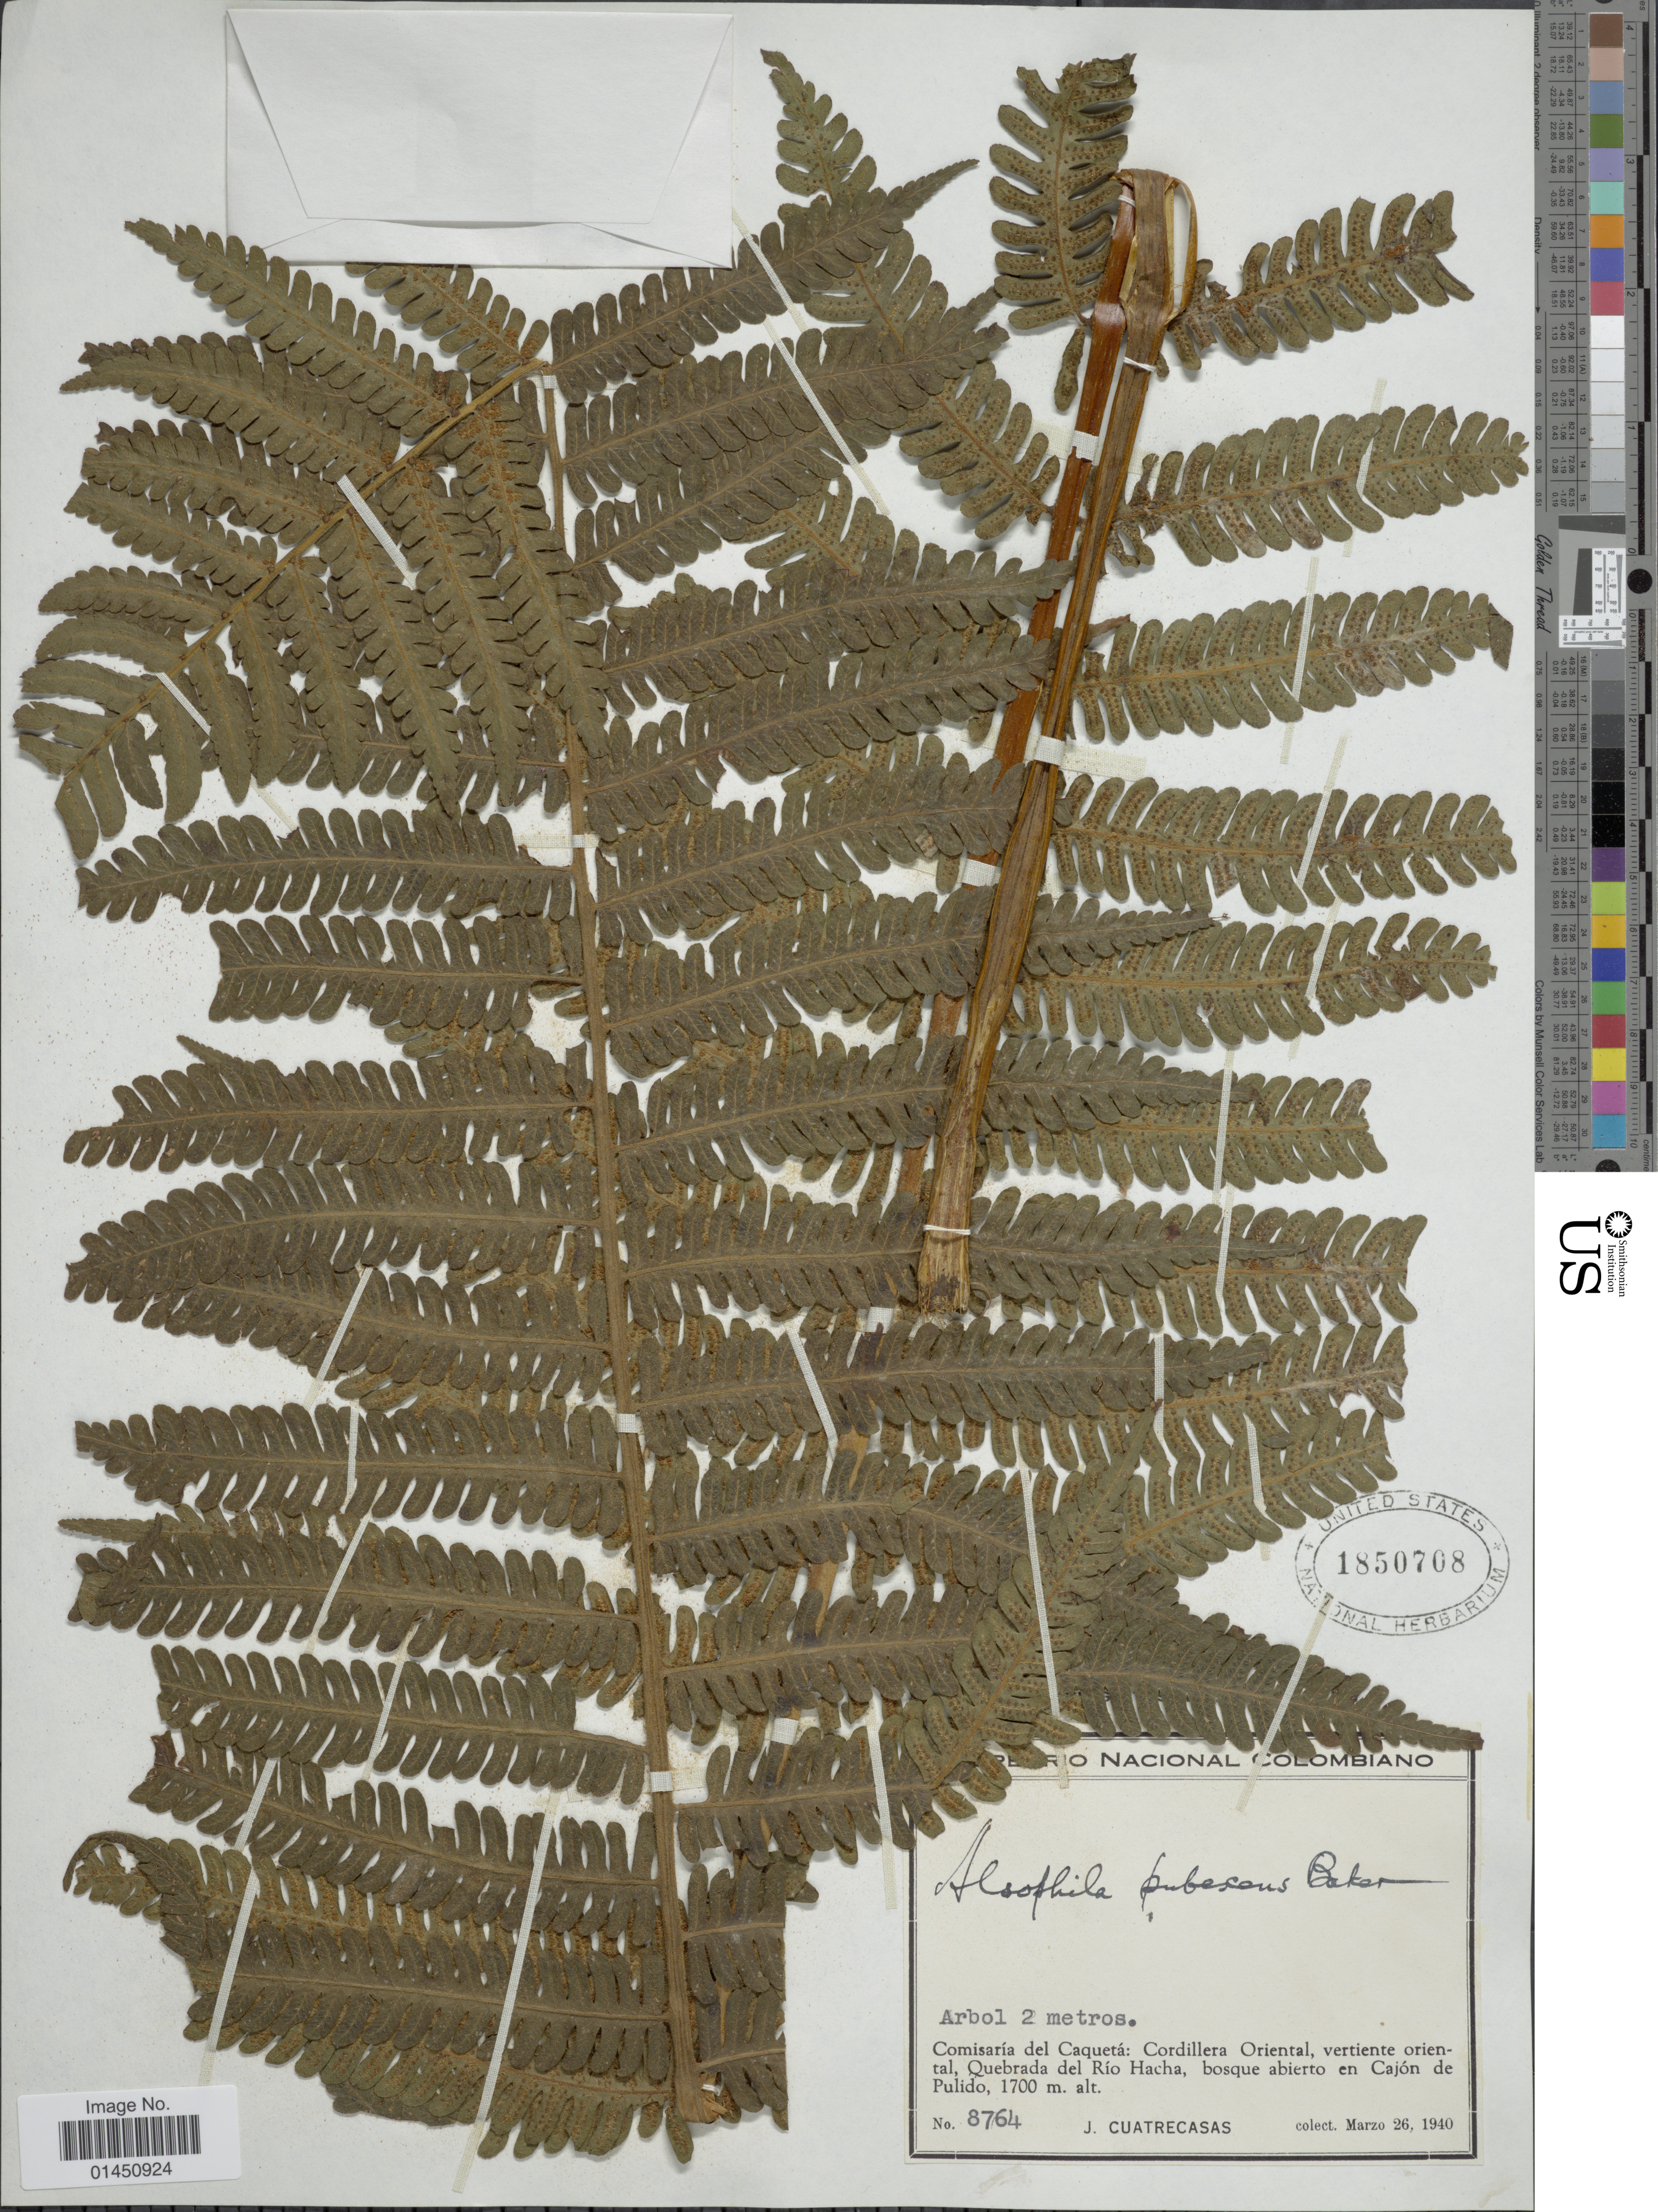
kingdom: Plantae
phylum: Tracheophyta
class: Polypodiopsida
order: Cyatheales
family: Cyatheaceae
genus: Cyathea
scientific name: Cyathea bipinnatifida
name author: (Baker) Domin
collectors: J. Cuatrecasas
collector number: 8764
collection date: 1940-03-26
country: Colombia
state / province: Caquetá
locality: Comisaria del Caqueta: Cordillera Oriental, vertiente oriental, Quebrada del Rio Hacha, bosque abierto en Cajon de Pulido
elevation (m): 1700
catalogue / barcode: US 1850708